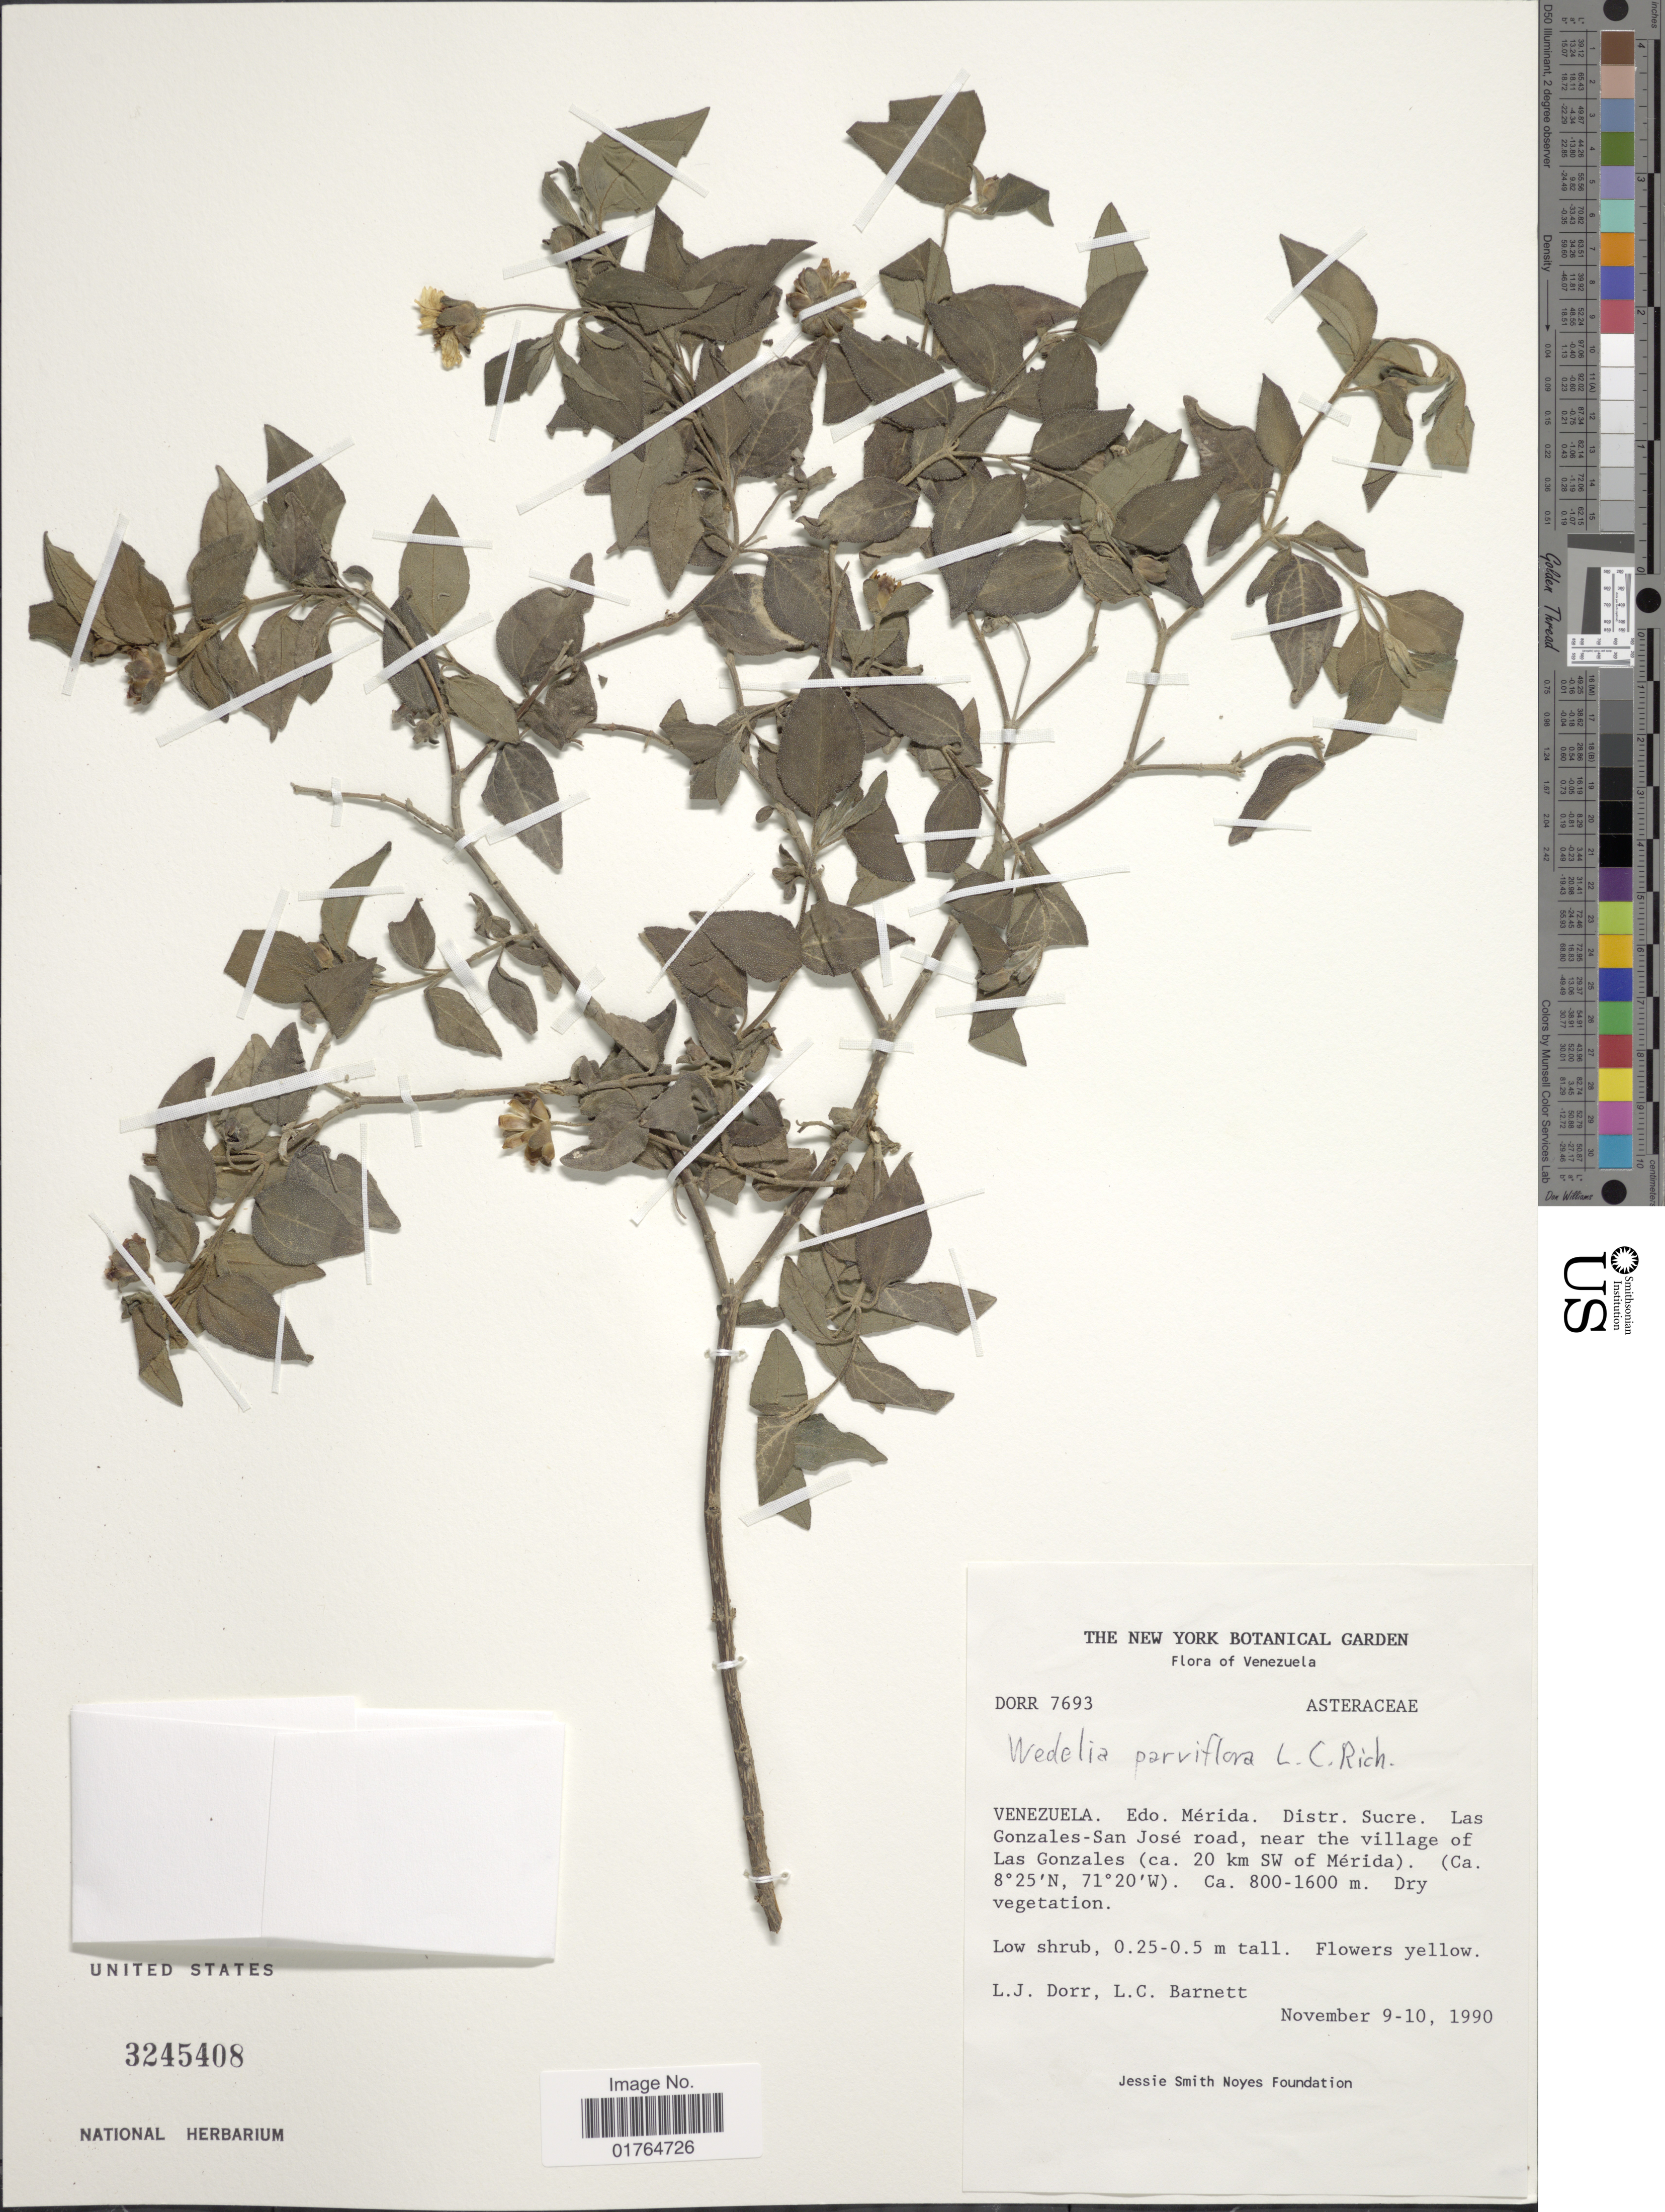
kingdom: Plantae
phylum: Tracheophyta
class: Magnoliopsida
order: Asterales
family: Asteraceae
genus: Wedelia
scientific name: Wedelia parviflora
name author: Rich.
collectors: L. J. Dorr & L. C. Barnett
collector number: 7693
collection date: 1990-11-09/1990-11-10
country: Venezuela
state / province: Mérida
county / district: Sucre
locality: Las Gonzales-San Jose road, near the village of Las Gonzales (ca. 20 km SW of Merida)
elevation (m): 800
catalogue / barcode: US 3245408